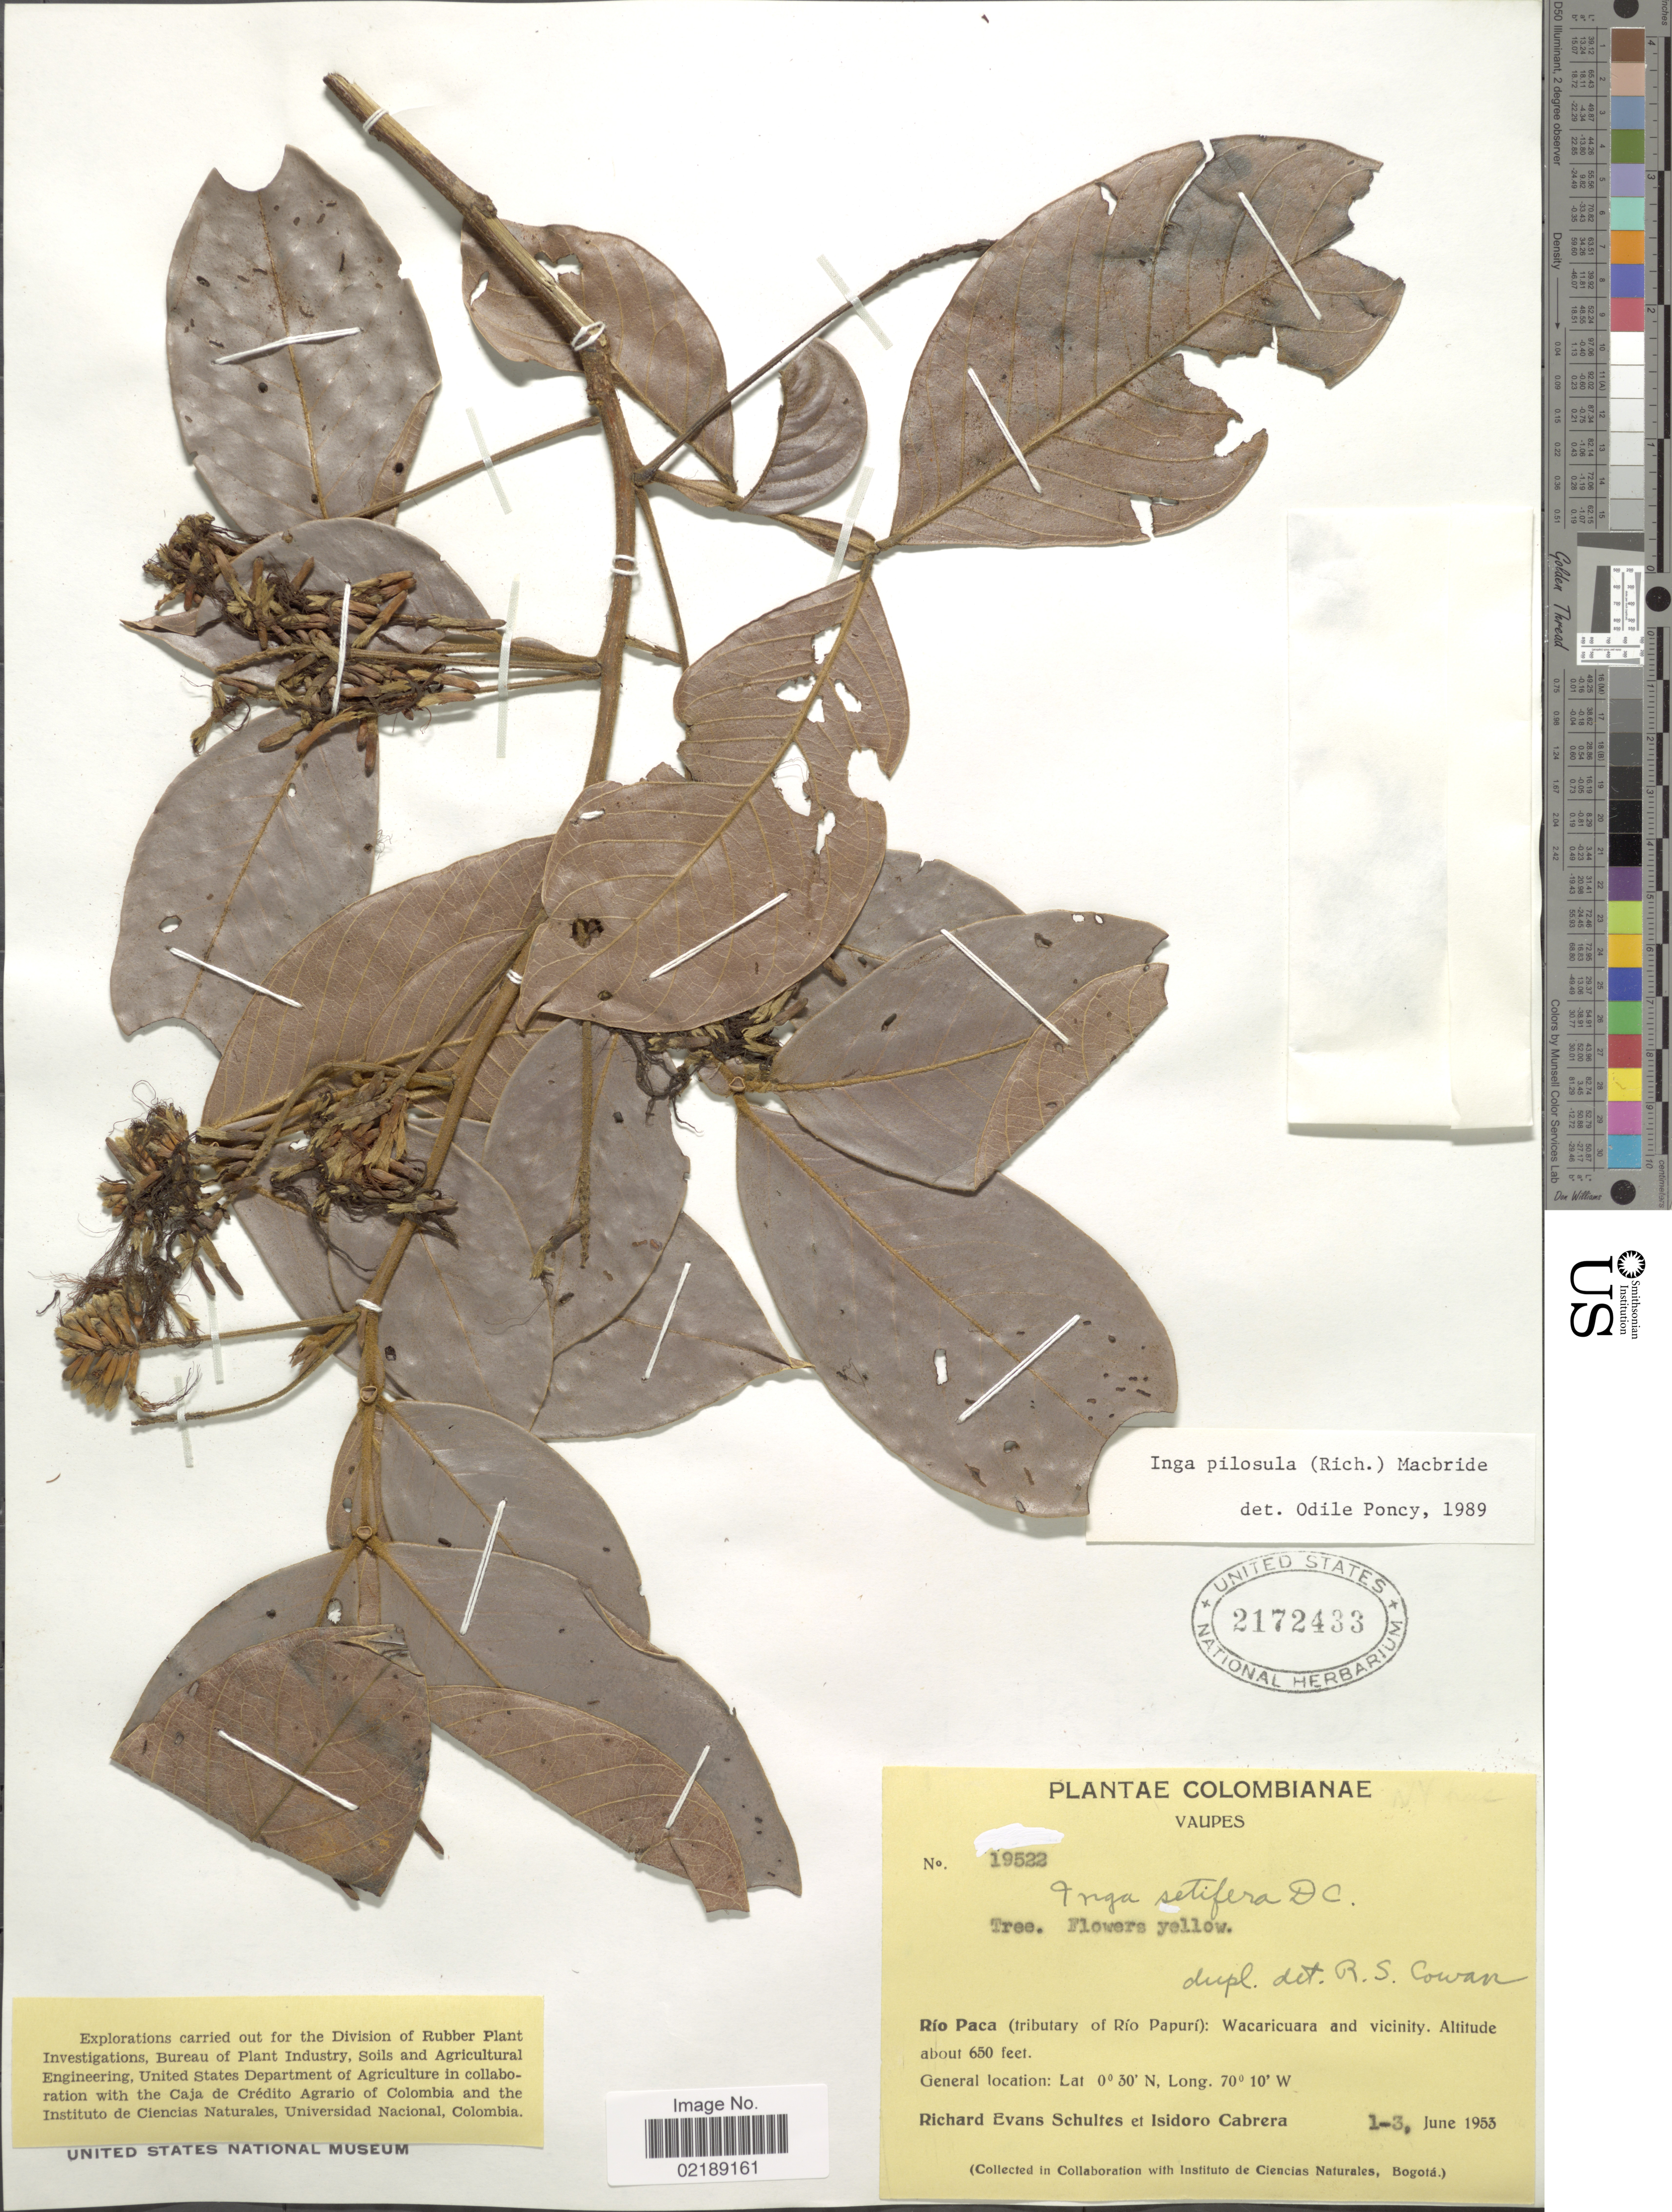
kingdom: Plantae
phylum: Tracheophyta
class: Magnoliopsida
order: Fabales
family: Fabaceae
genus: Inga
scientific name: Inga pilosula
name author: (Rich.) J.F. Macbr.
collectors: R. E. Schultes & I. Cabrera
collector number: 19522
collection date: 1953-06-01/1953-06-03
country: Colombia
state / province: Vaupés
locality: Rio Paca (tributary of Rio Papuri), Wacaricuara and Vicinity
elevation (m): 198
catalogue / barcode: US 2172433